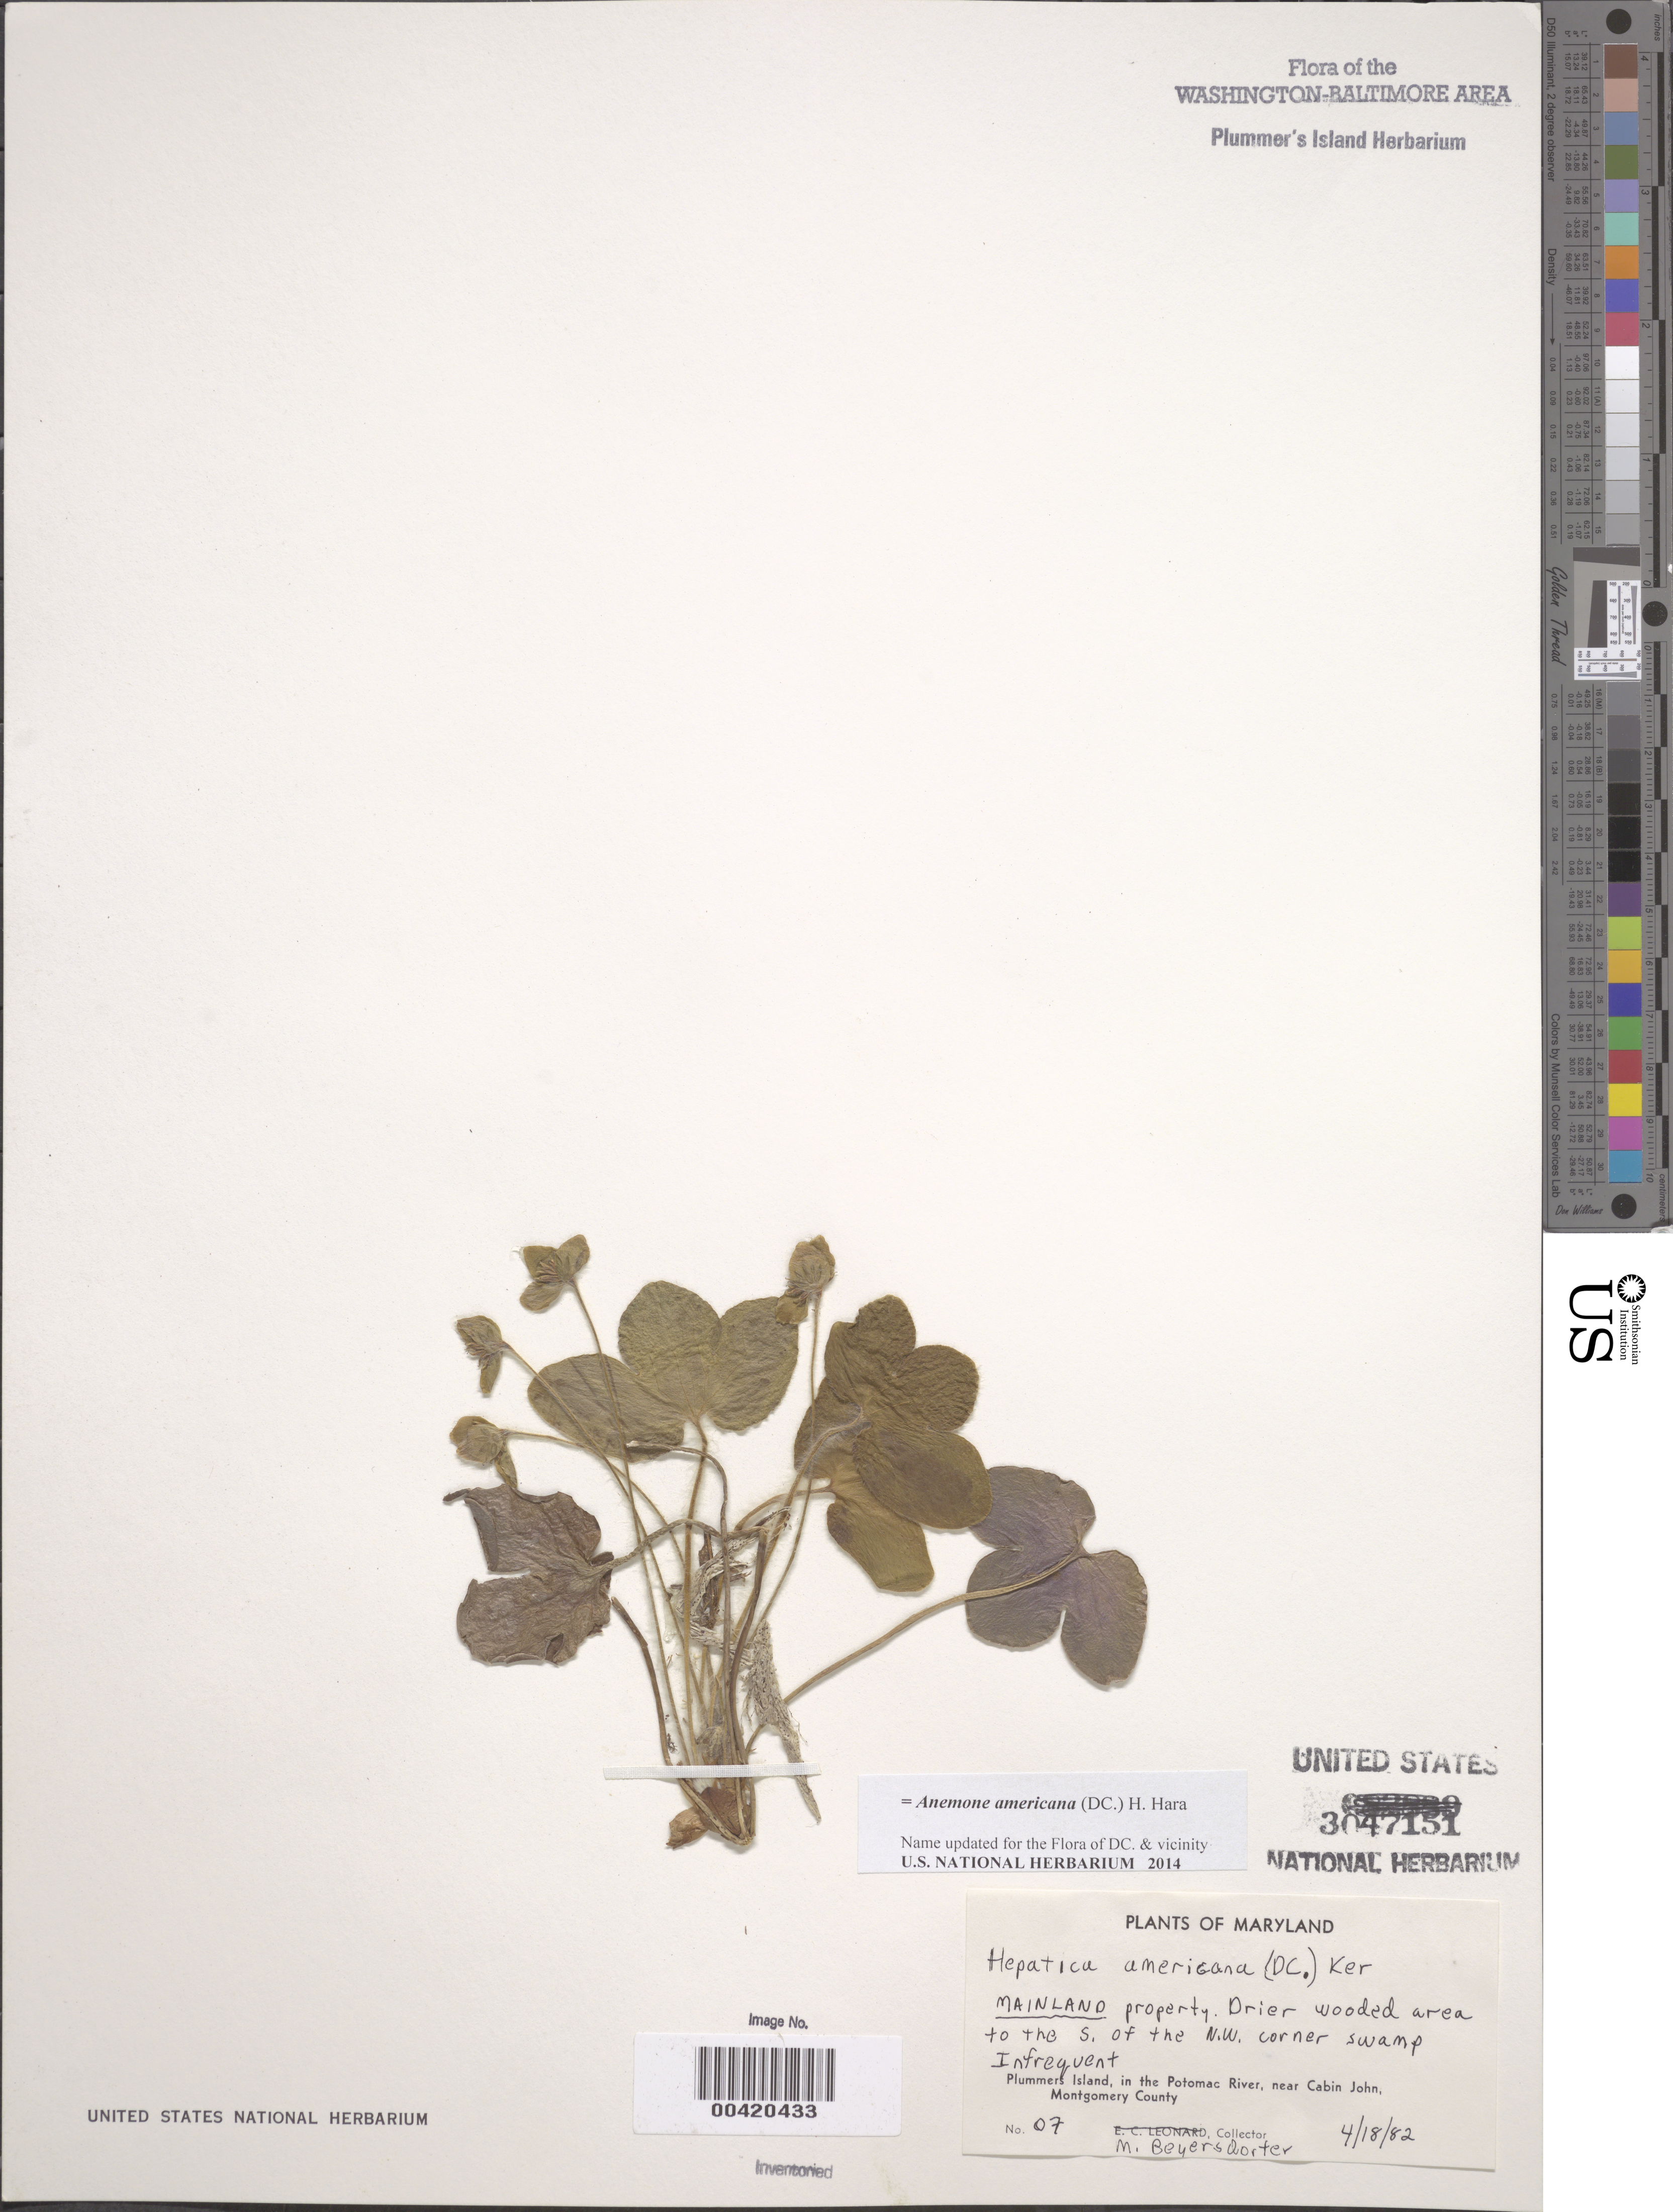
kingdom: Plantae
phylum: Tracheophyta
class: Magnoliopsida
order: Ranunculales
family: Ranunculaceae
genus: Hepatica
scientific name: Hepatica americana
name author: (DC.) Ker Gawl.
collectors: M. Beyersdorfer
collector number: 7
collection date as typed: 18 Apr 1982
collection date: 1982-04-18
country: United States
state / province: Maryland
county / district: Montgomery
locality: Plummer's Island; mainland, south of the N.W. corner swamp C. & O. Canal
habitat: Drier wooded area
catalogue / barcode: US 3047151